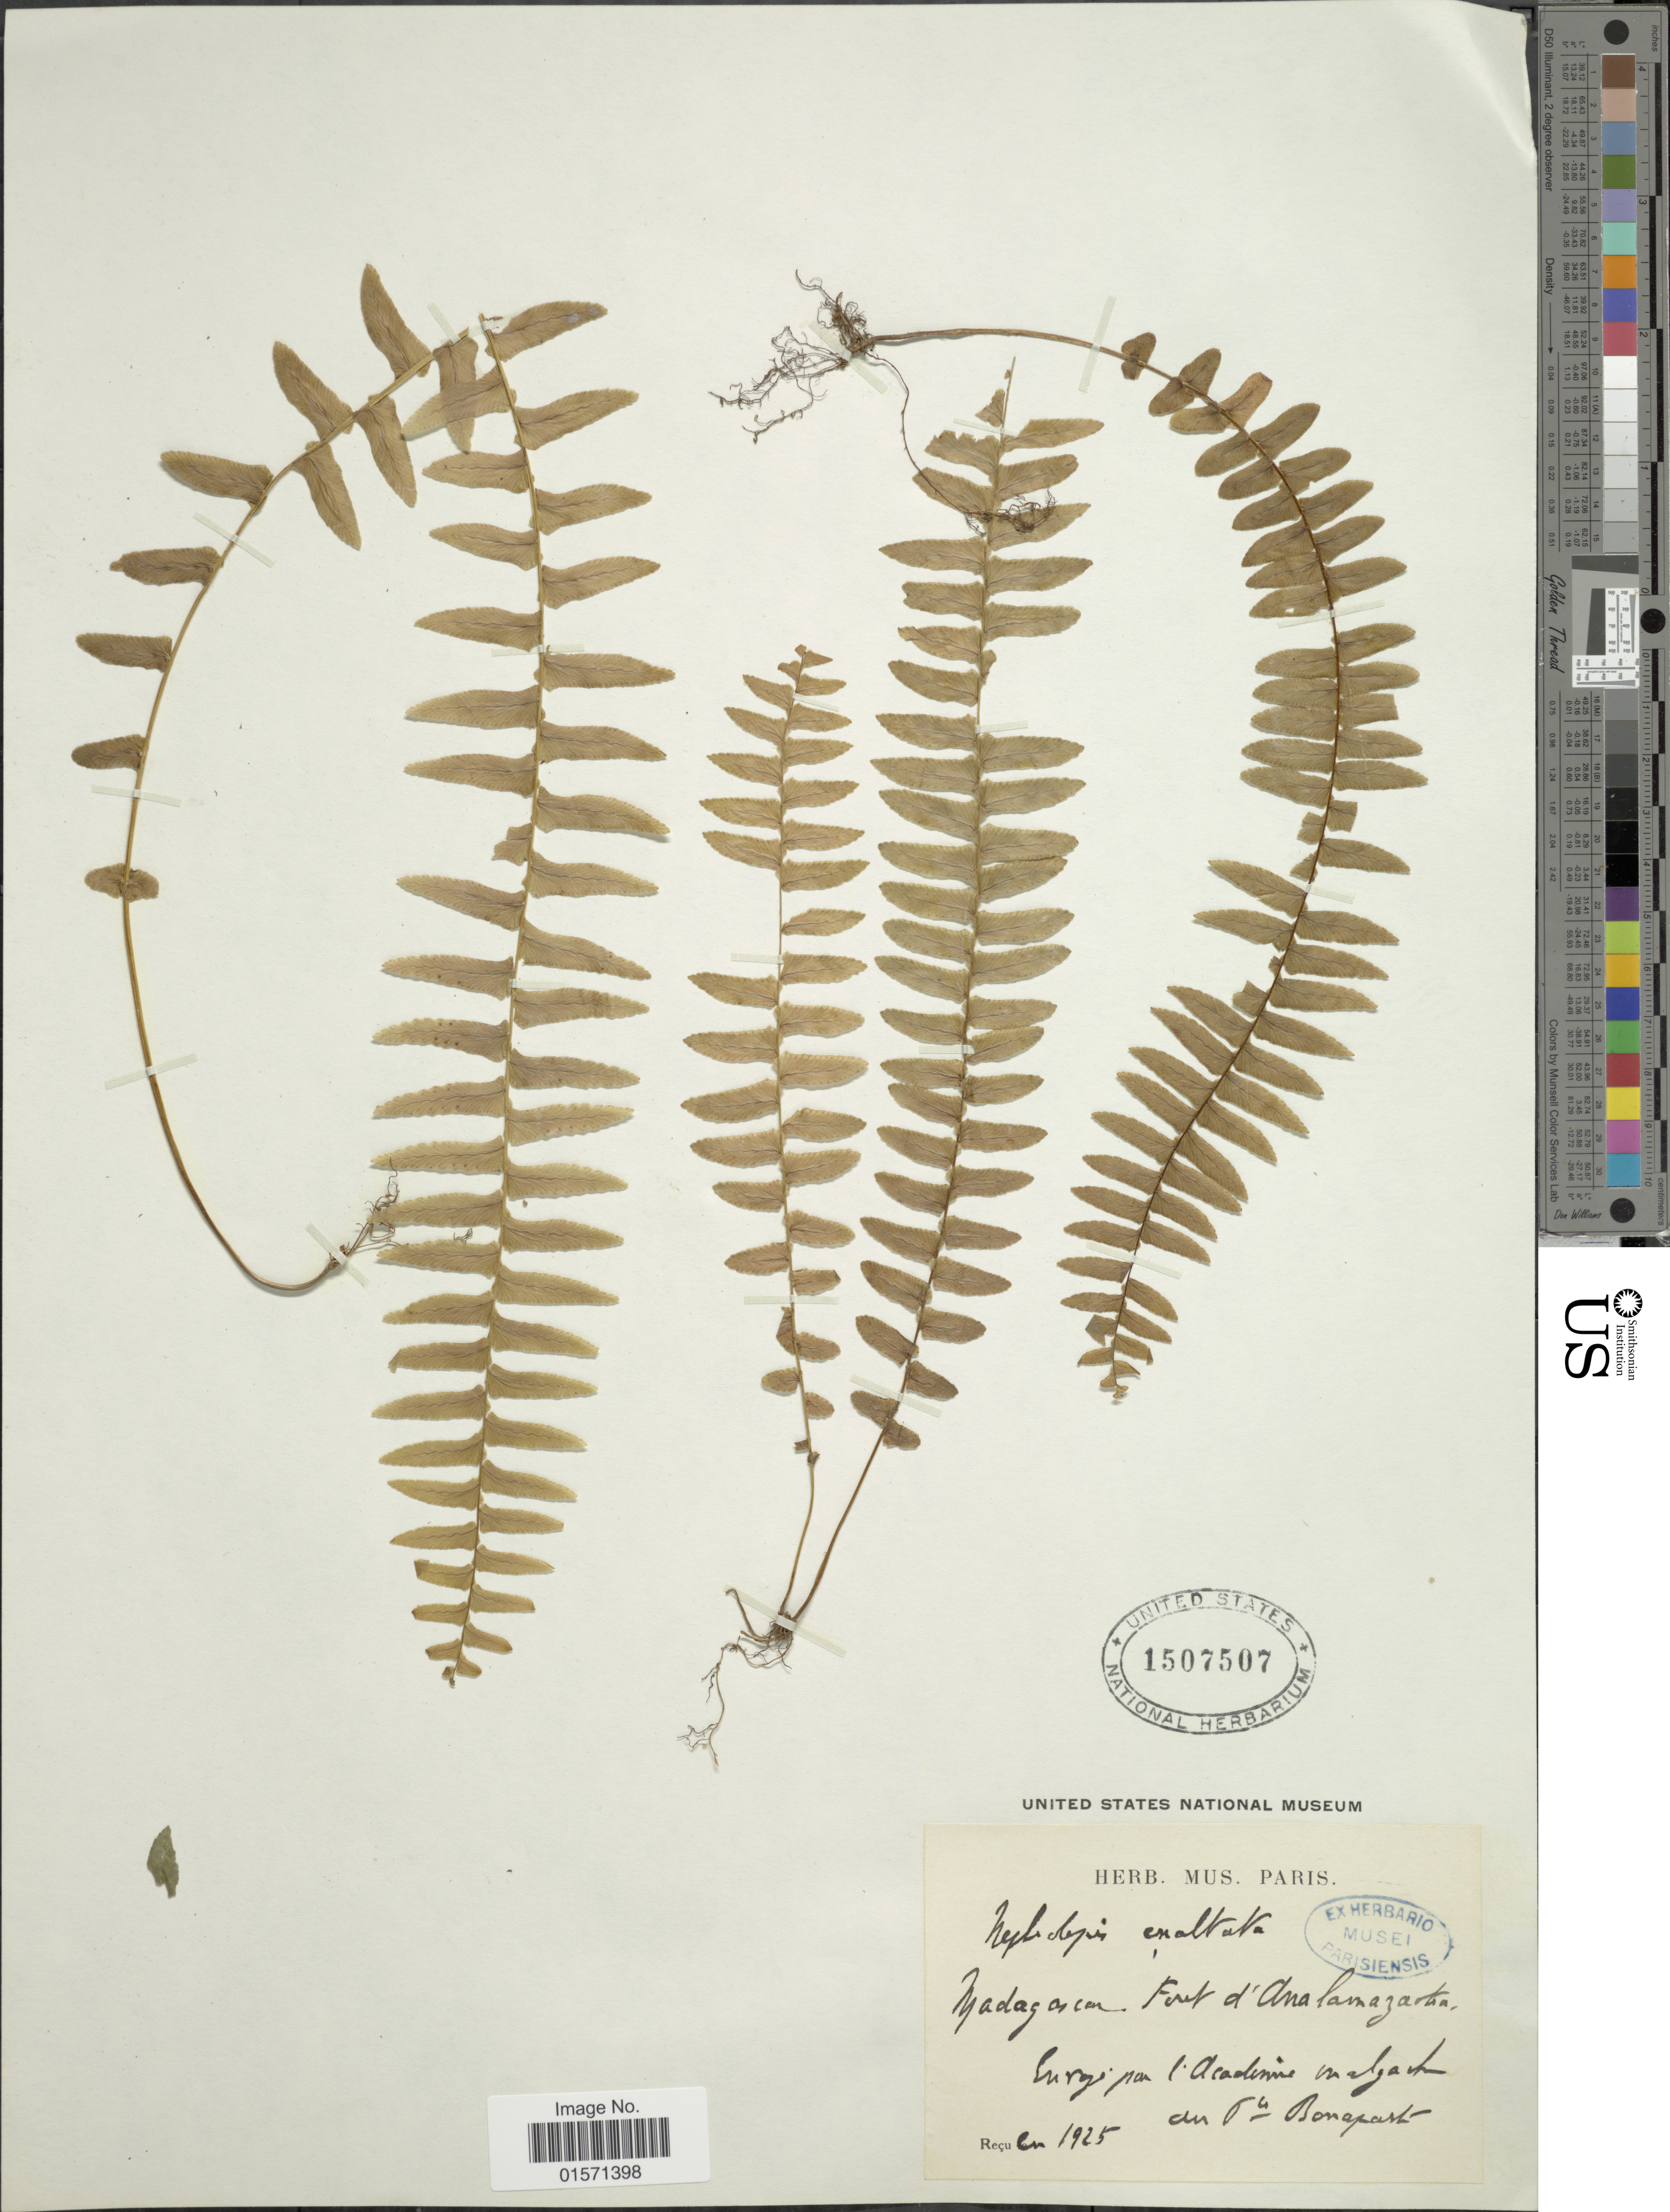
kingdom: Plantae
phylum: Tracheophyta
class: Polypodiopsida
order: Polypodiales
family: Nephrolepidaceae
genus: Nephrolepis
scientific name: Nephrolepis undulata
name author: J. Sm.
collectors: ex herb. Mus. Paris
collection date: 1925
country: Madagascar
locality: Foret d' Analamazoatra.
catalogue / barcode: US 1507507